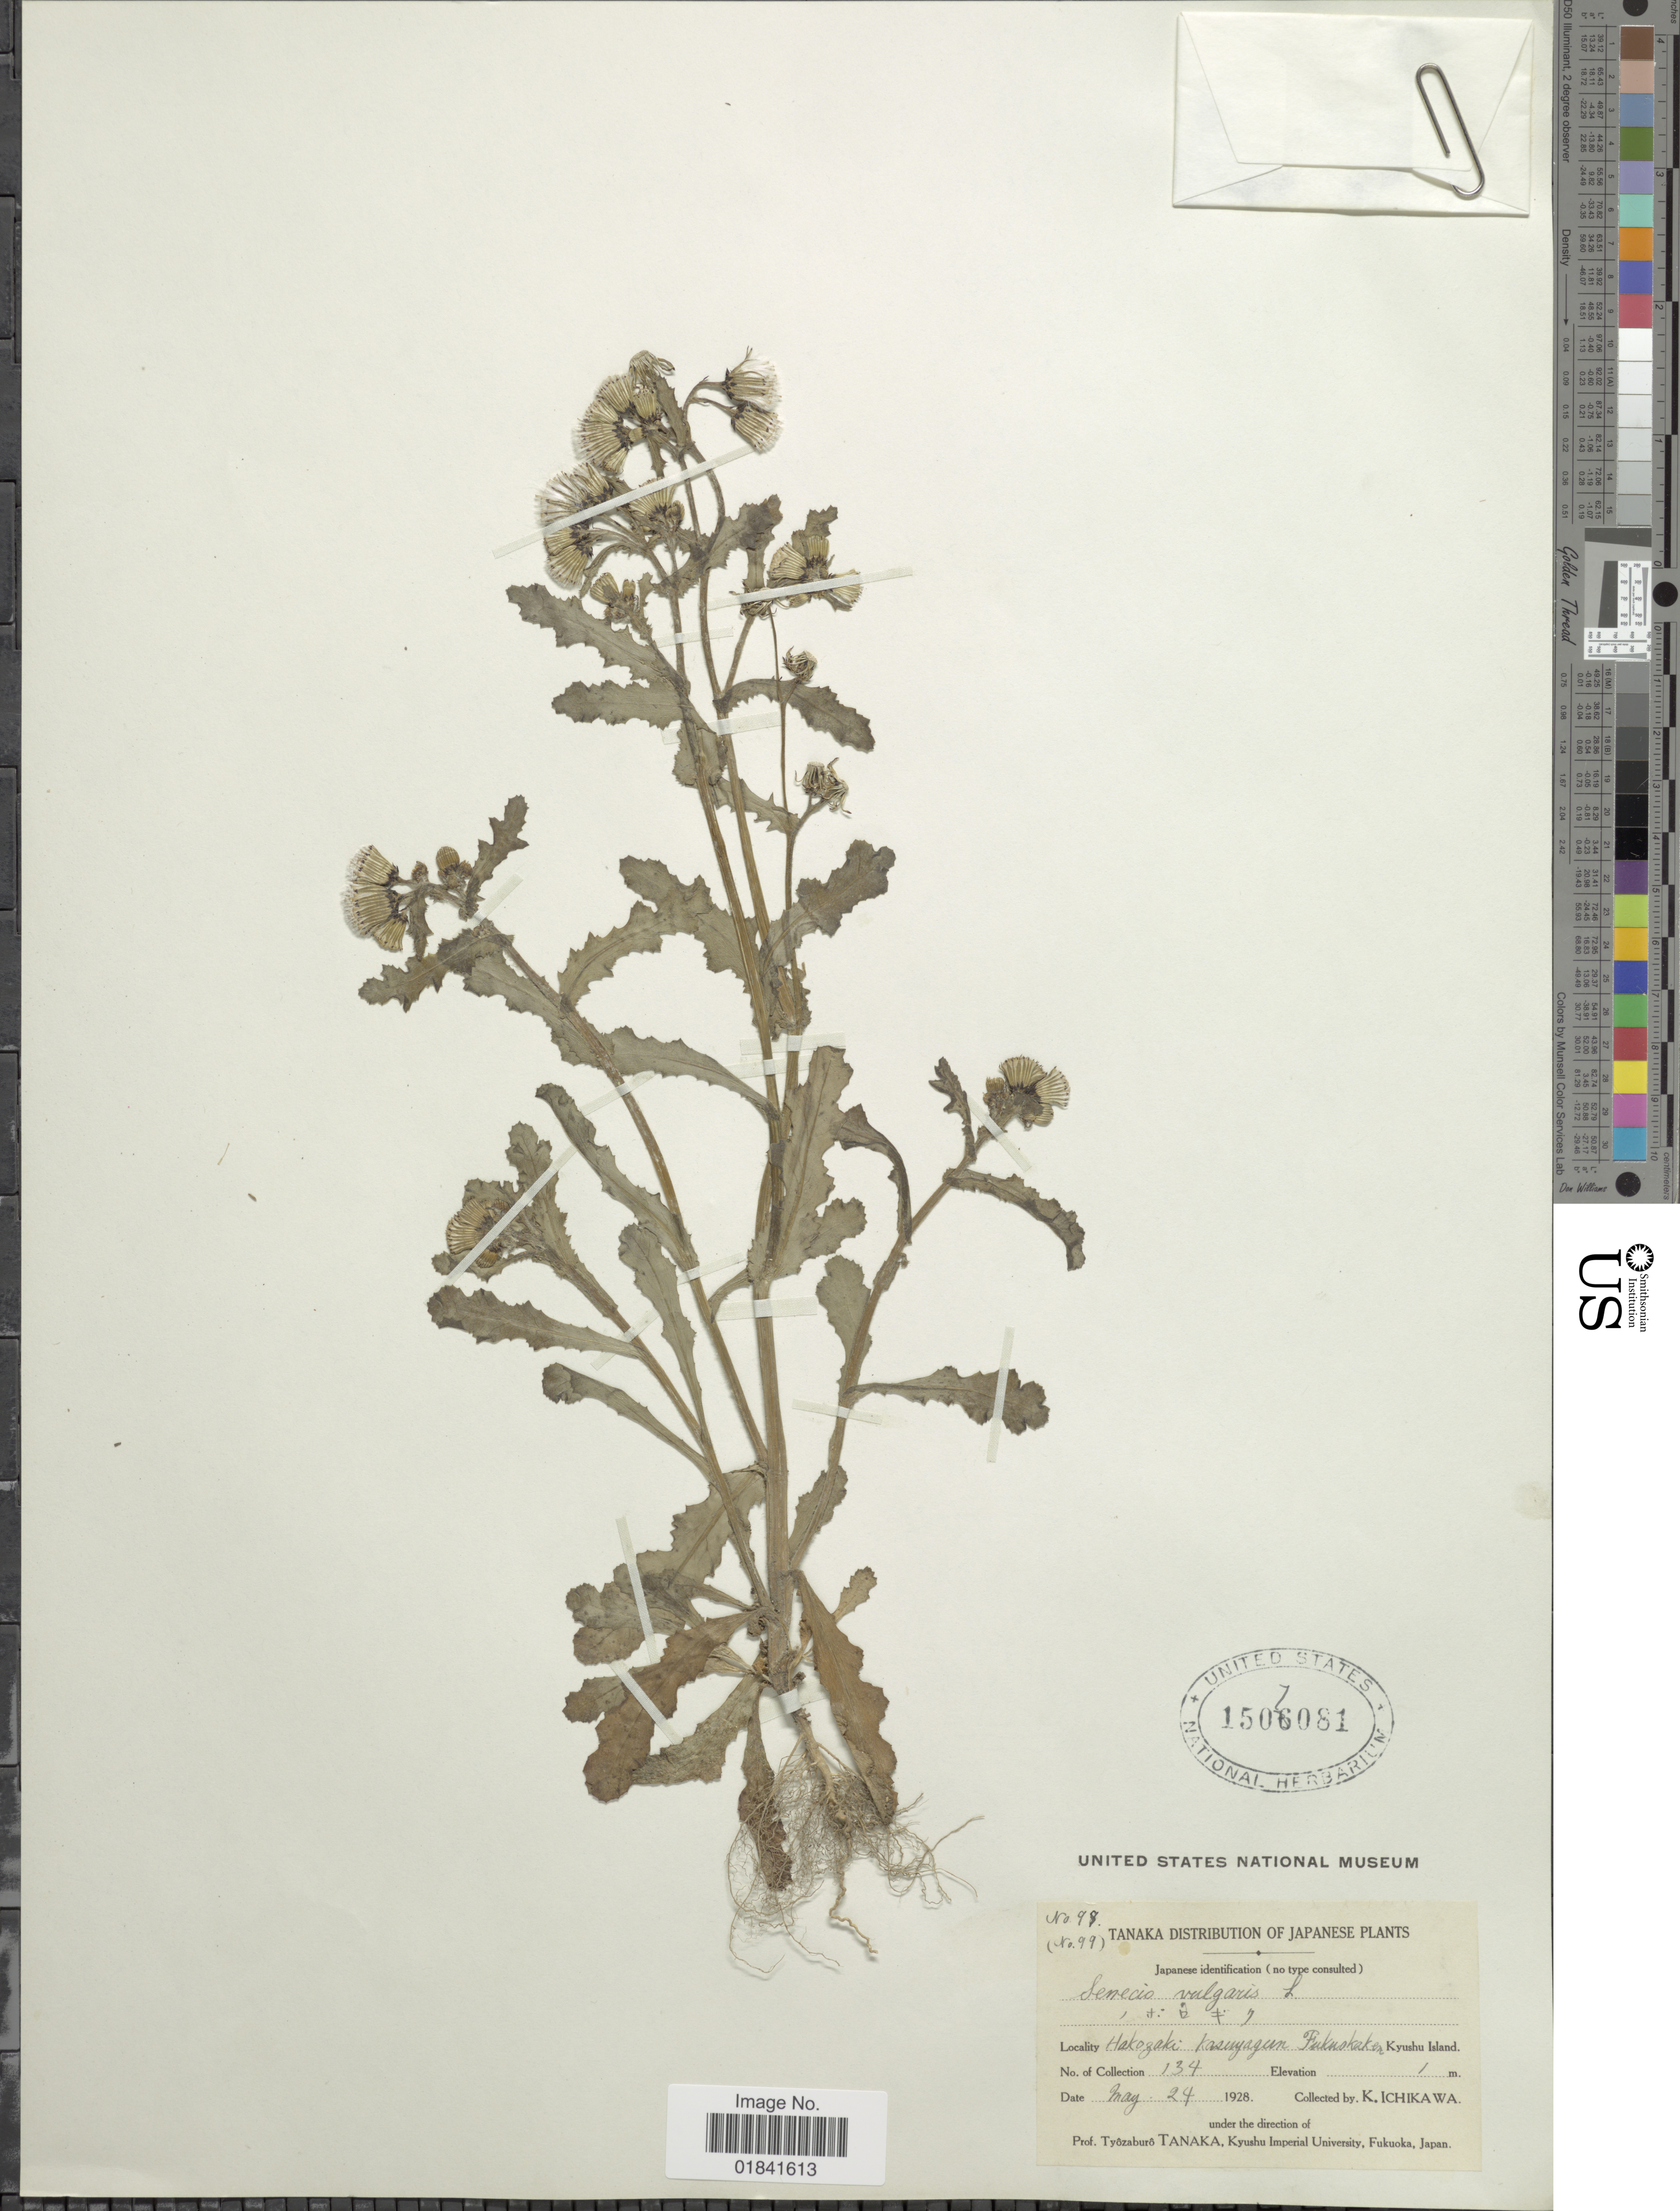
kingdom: Plantae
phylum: Tracheophyta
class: Magnoliopsida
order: Asterales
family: Asteraceae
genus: Senecio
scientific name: Senecio vulgaris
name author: L.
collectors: K. Ichikawa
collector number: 99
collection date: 1928-05-24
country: Japan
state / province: Hukuoka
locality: Hakozaki, Kasuyagun, Fukuokaken, Kyushu Island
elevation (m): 1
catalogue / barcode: US 1507081